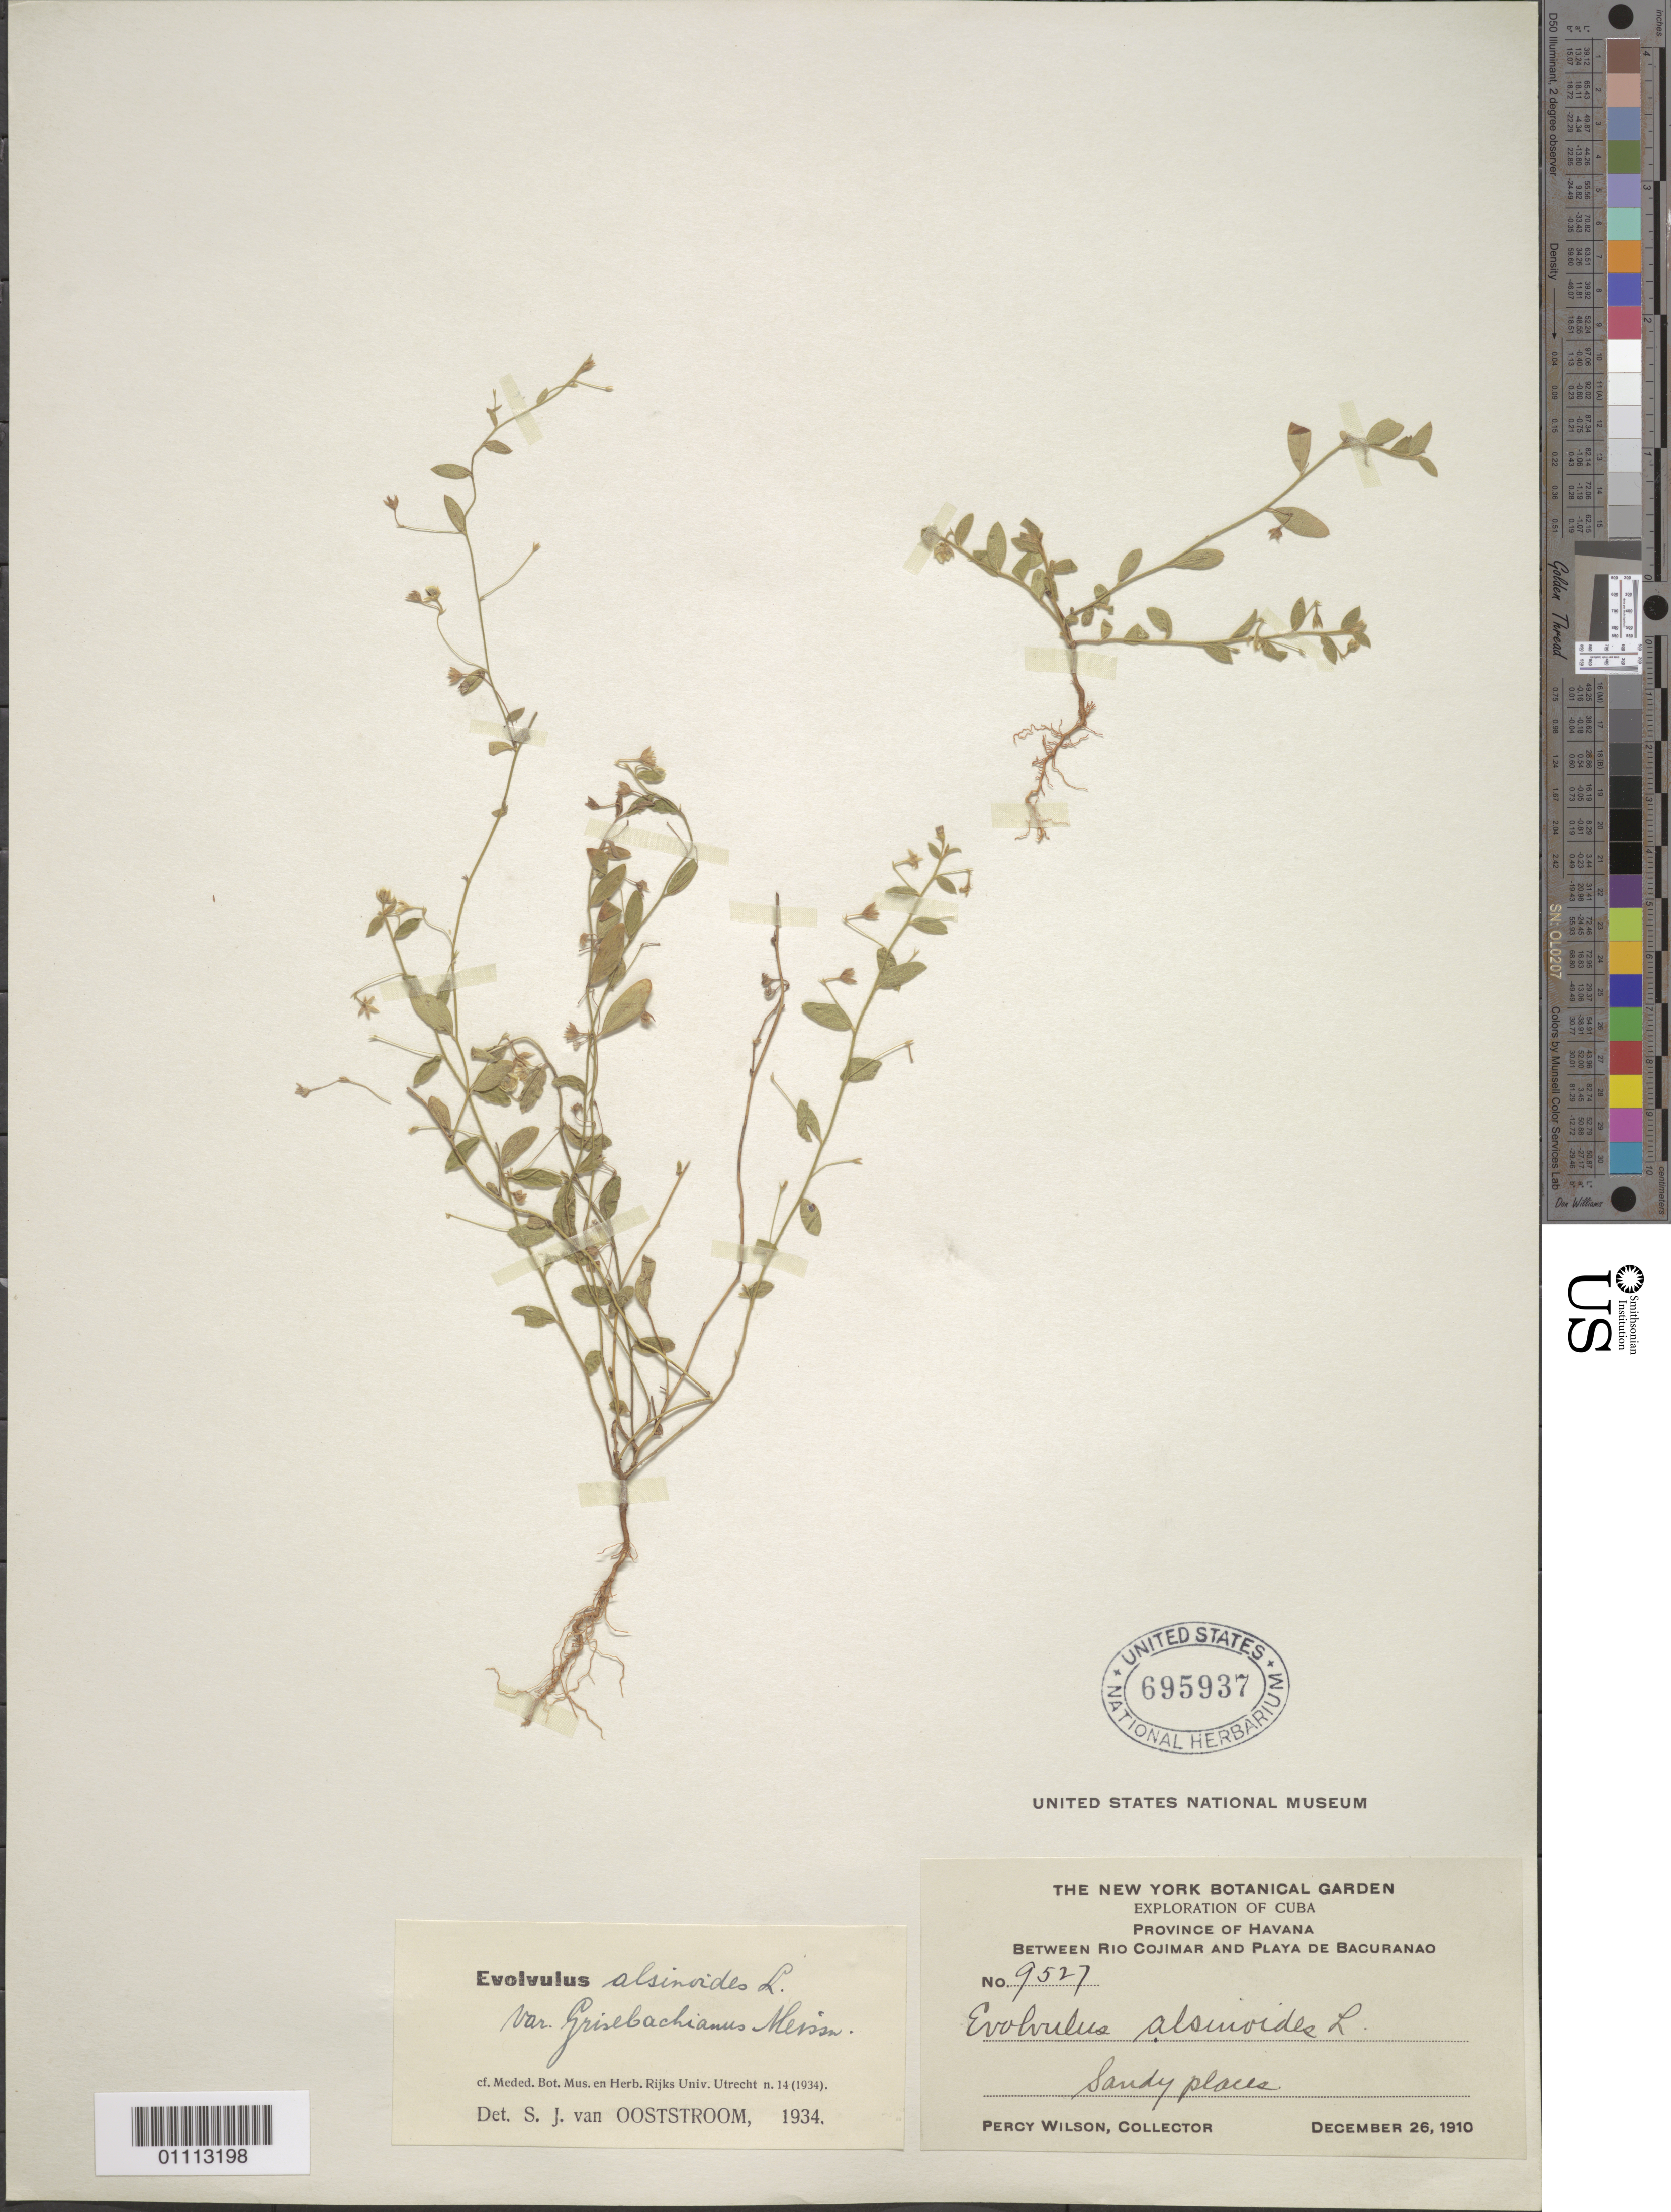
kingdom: Plantae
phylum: Tracheophyta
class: Magnoliopsida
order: Solanales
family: Convolvulaceae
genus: Evolvulus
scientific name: Evolvulus alsinoides var. grisebachianus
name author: Meisn.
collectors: P. Wilson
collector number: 9527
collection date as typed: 26 Dec 1910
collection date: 1910-12-26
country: Cuba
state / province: La Habana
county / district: Municipio Habana del Este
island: Cuba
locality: Between Rio Cojimar and Playa de Baucranao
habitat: Sandy places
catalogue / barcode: US 695937